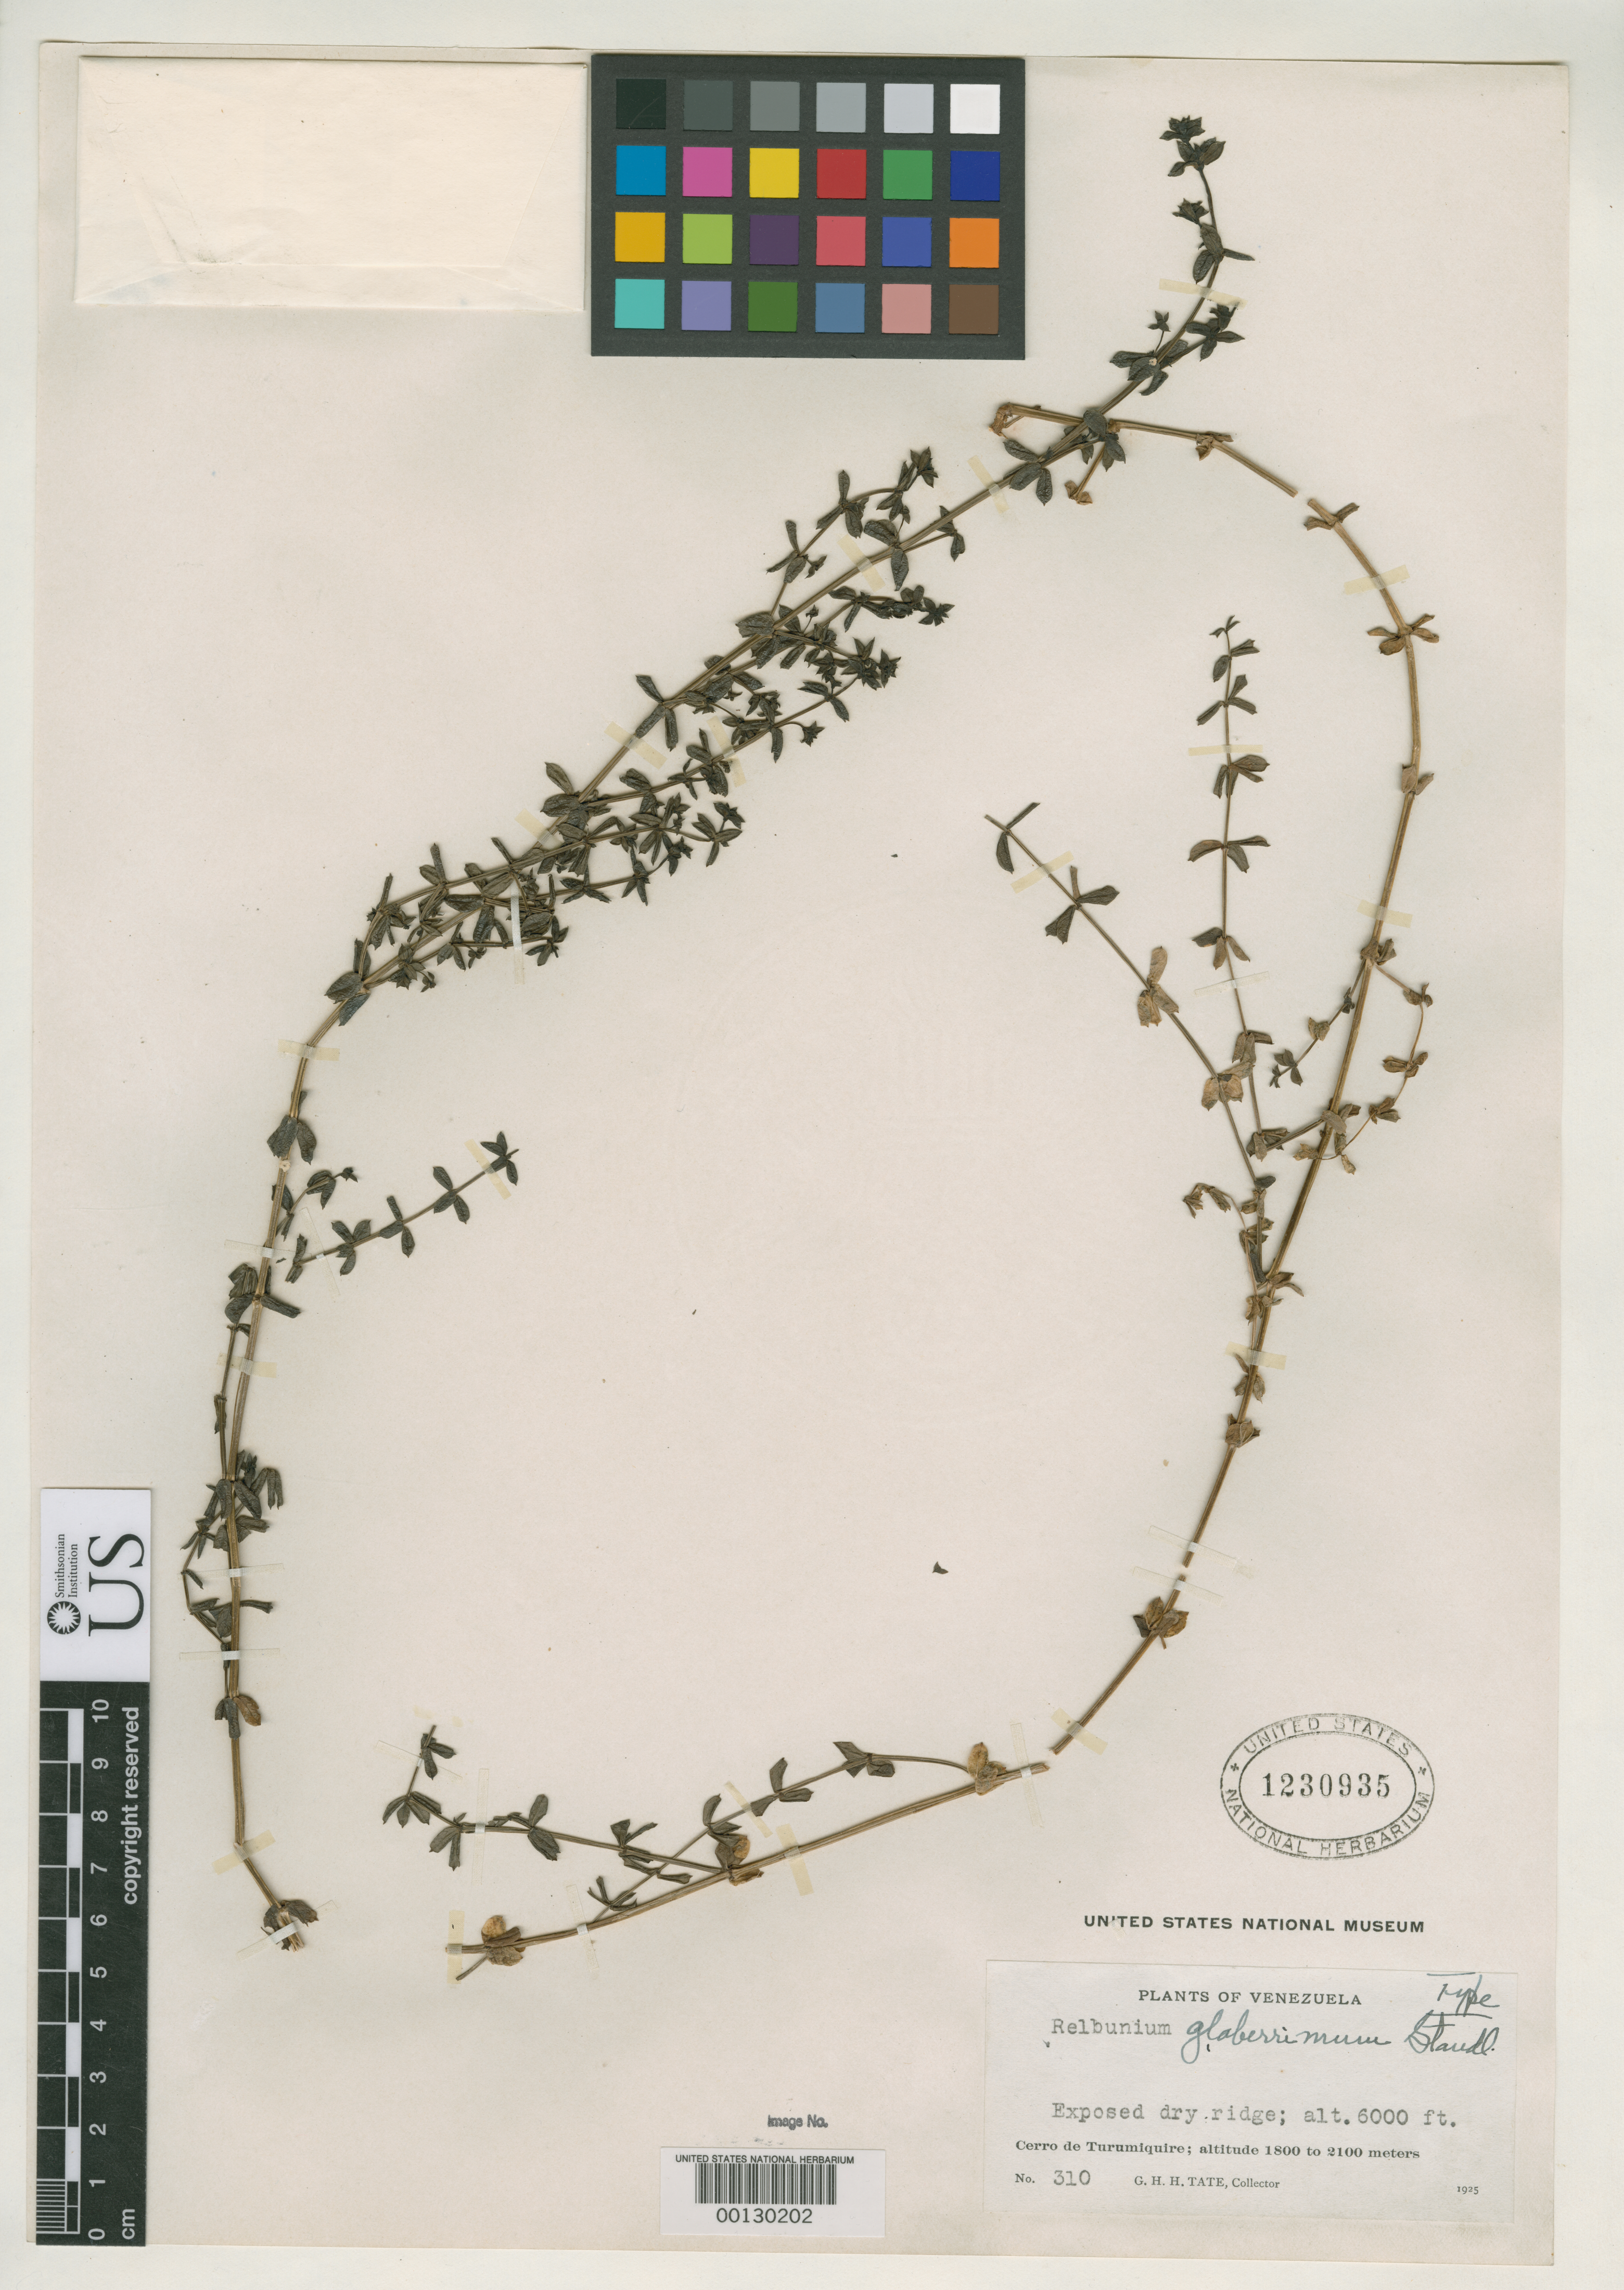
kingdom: Plantae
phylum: Tracheophyta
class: Magnoliopsida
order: Gentianales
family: Rubiaceae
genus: Relbunium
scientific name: Relbunium glaberrimum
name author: Standl.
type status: Holotype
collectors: G. H. H.Tate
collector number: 310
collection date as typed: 1925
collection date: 1925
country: Venezuela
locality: Cerro de Turumiquire.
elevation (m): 1829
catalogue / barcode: US 1230935